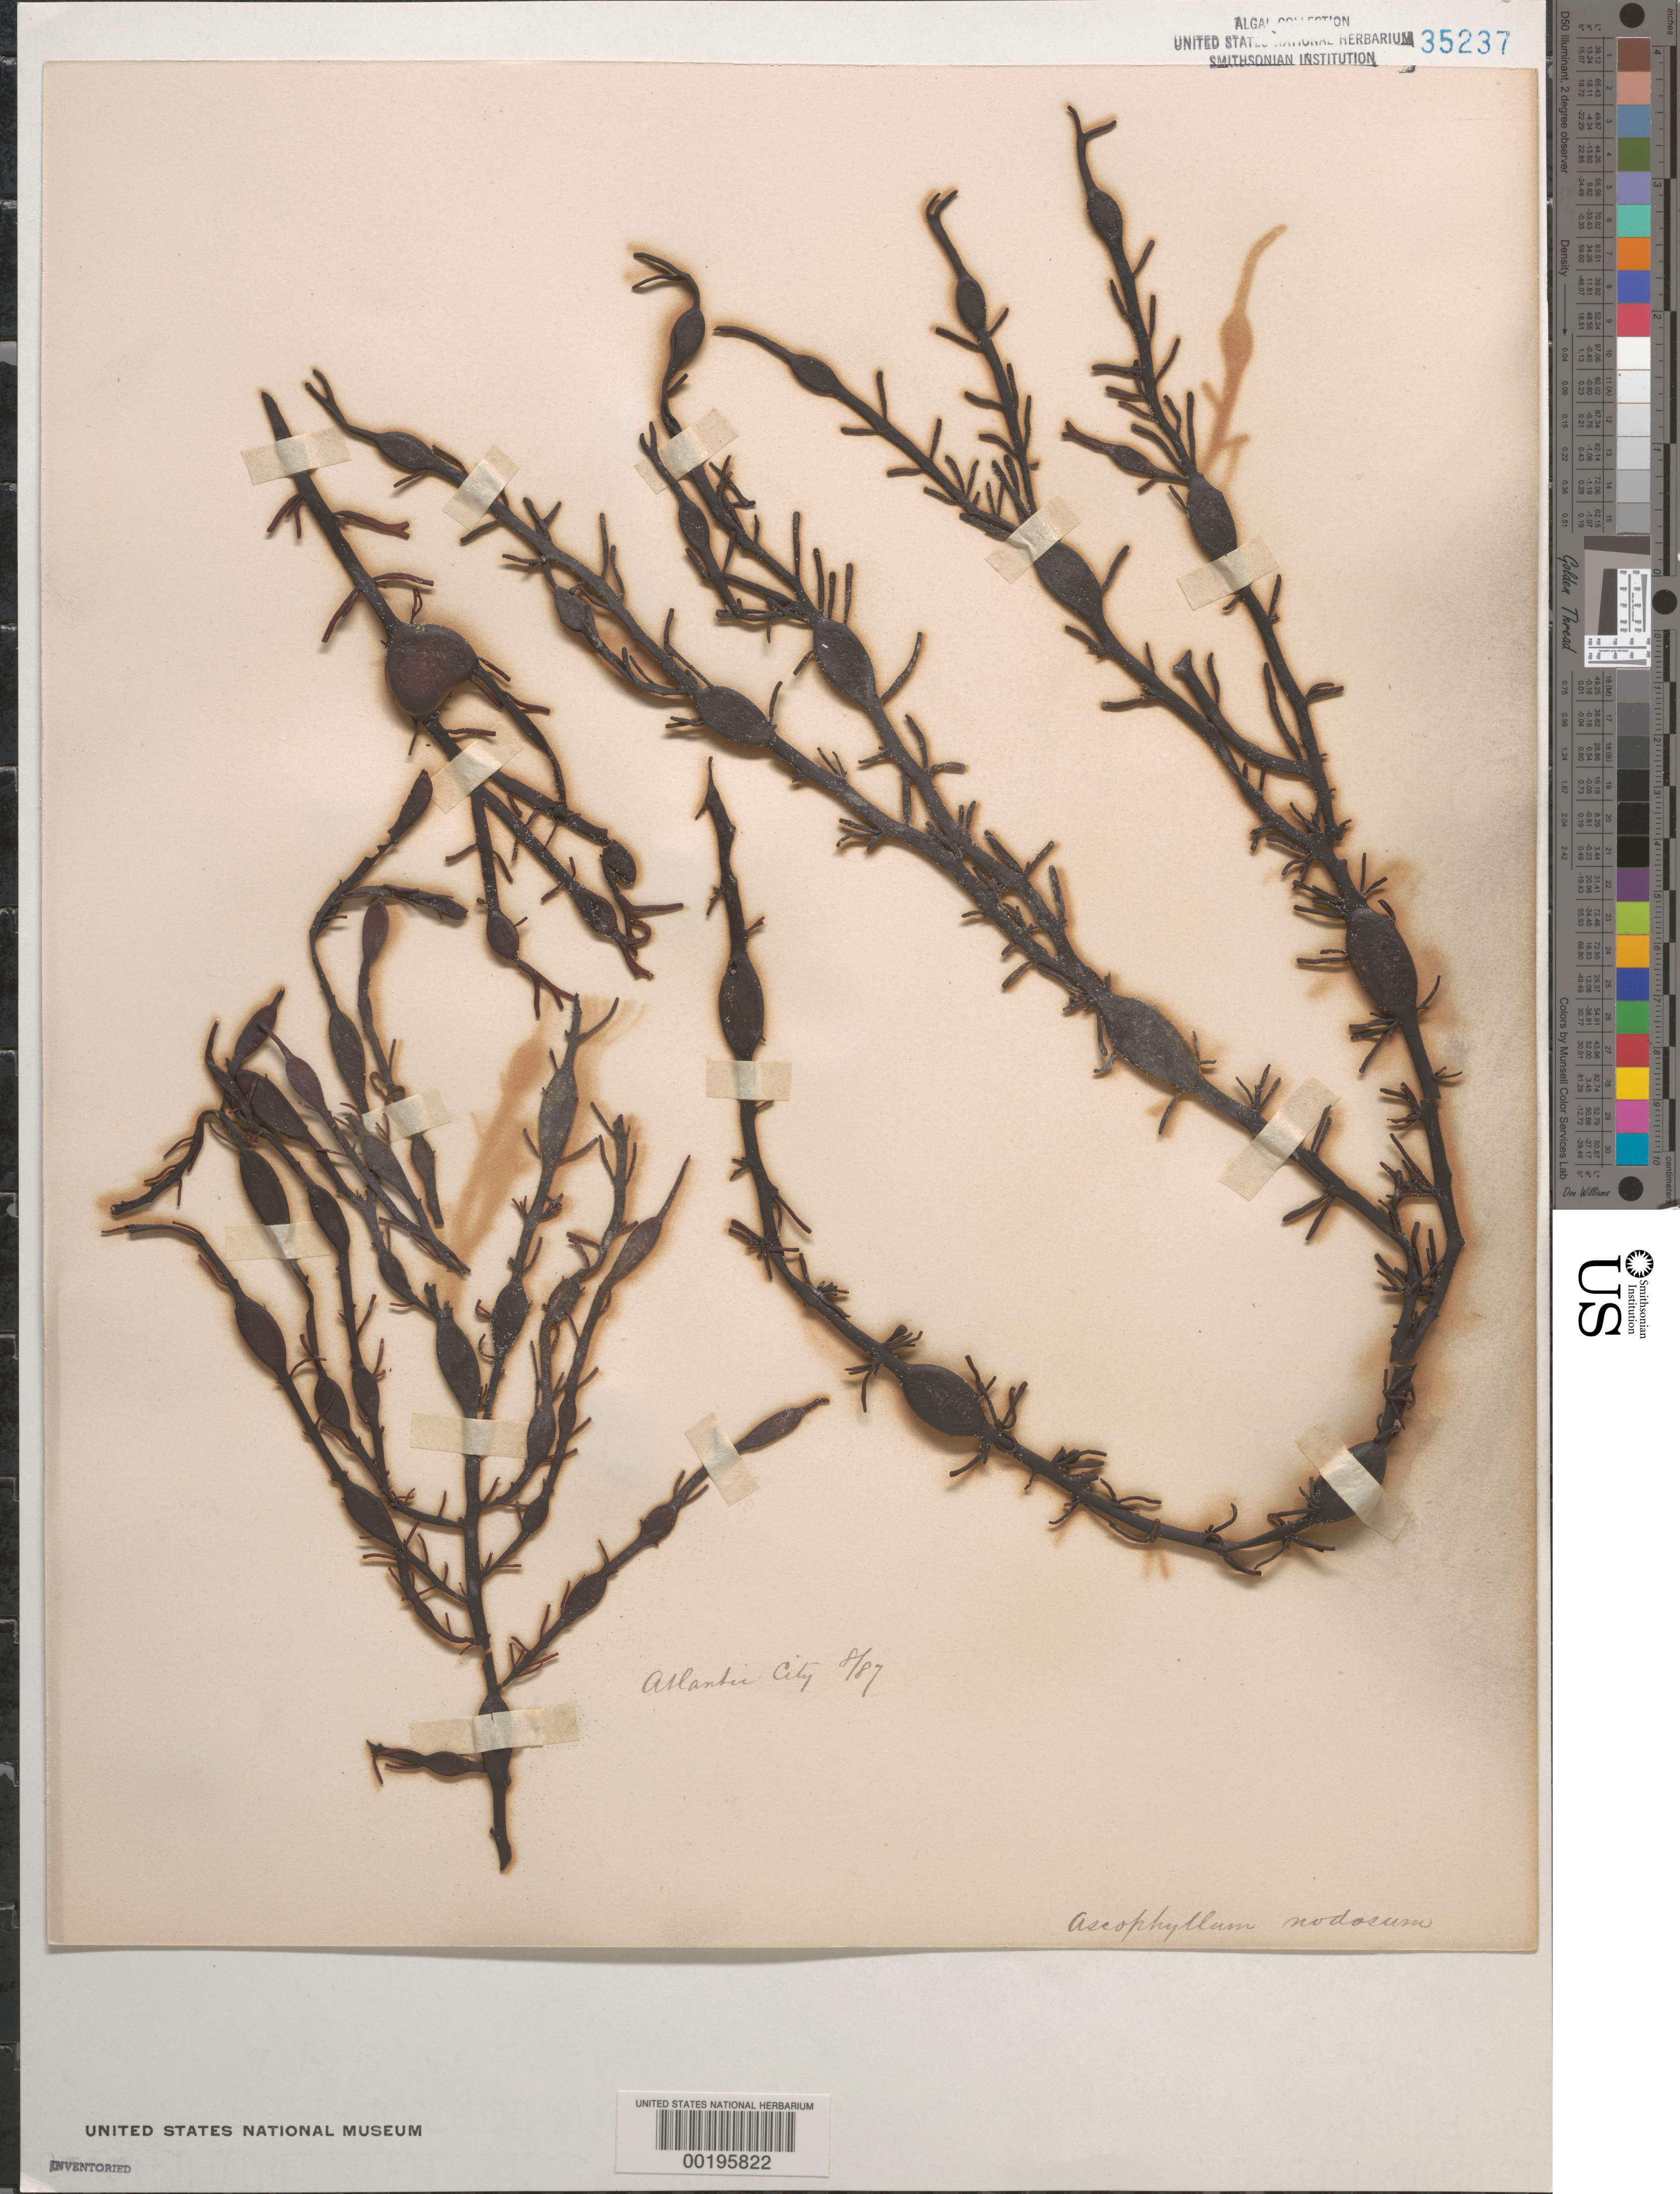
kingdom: Chromista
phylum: Ochrophyta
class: Phaeophyceae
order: Fucales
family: Fucaceae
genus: Ascophyllum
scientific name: Ascophyllum nodosum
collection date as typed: Aug 1887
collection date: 1887-08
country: United States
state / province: New Jersey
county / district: Atlantic County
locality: Atlantic City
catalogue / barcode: US 35237